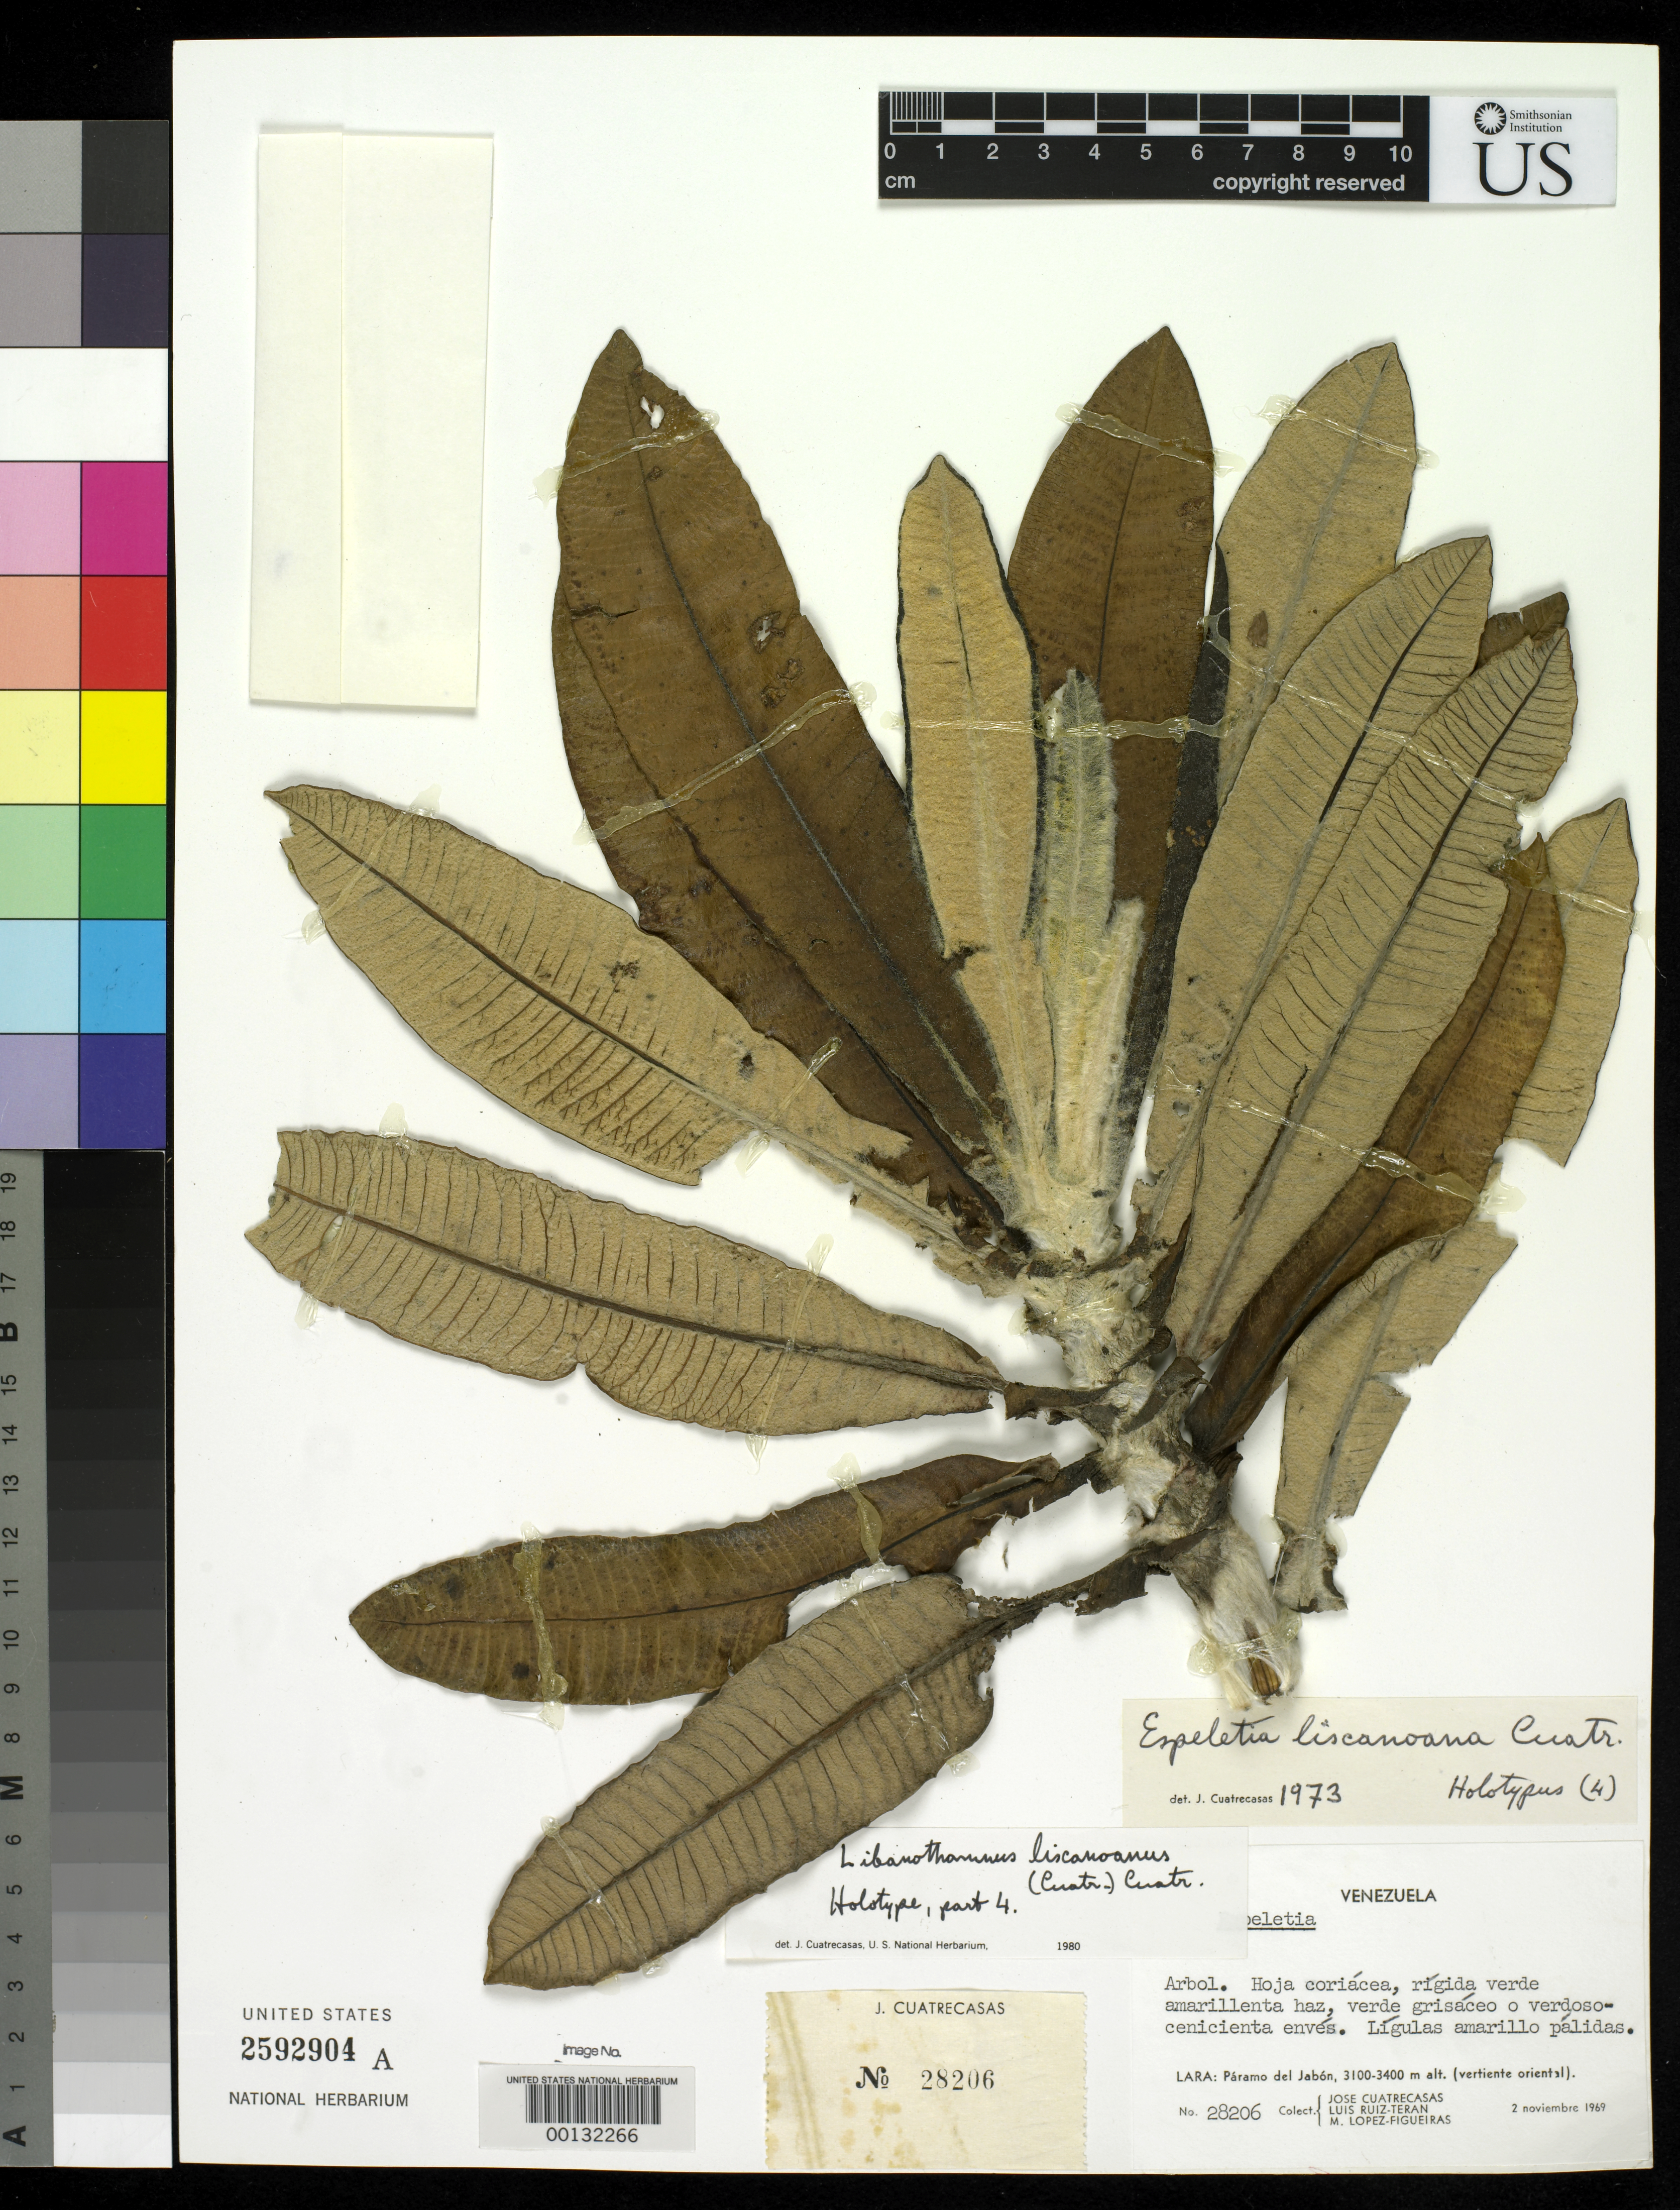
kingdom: Plantae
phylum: Tracheophyta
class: Magnoliopsida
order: Asterales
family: Asteraceae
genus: Espeletia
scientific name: Espeletia liscanoana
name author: Cuatrec.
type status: Holotype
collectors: J. Cuatrecasas, L. E. Ruíz-Terán & M. López Figueiras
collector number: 28206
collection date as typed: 02 Nov 1969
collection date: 1969-11-02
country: Venezuela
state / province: Lara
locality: Páramo del Jabon, vertiente oriental. [Páramo del Jabon, E slope].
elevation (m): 3100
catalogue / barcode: US 2592904A